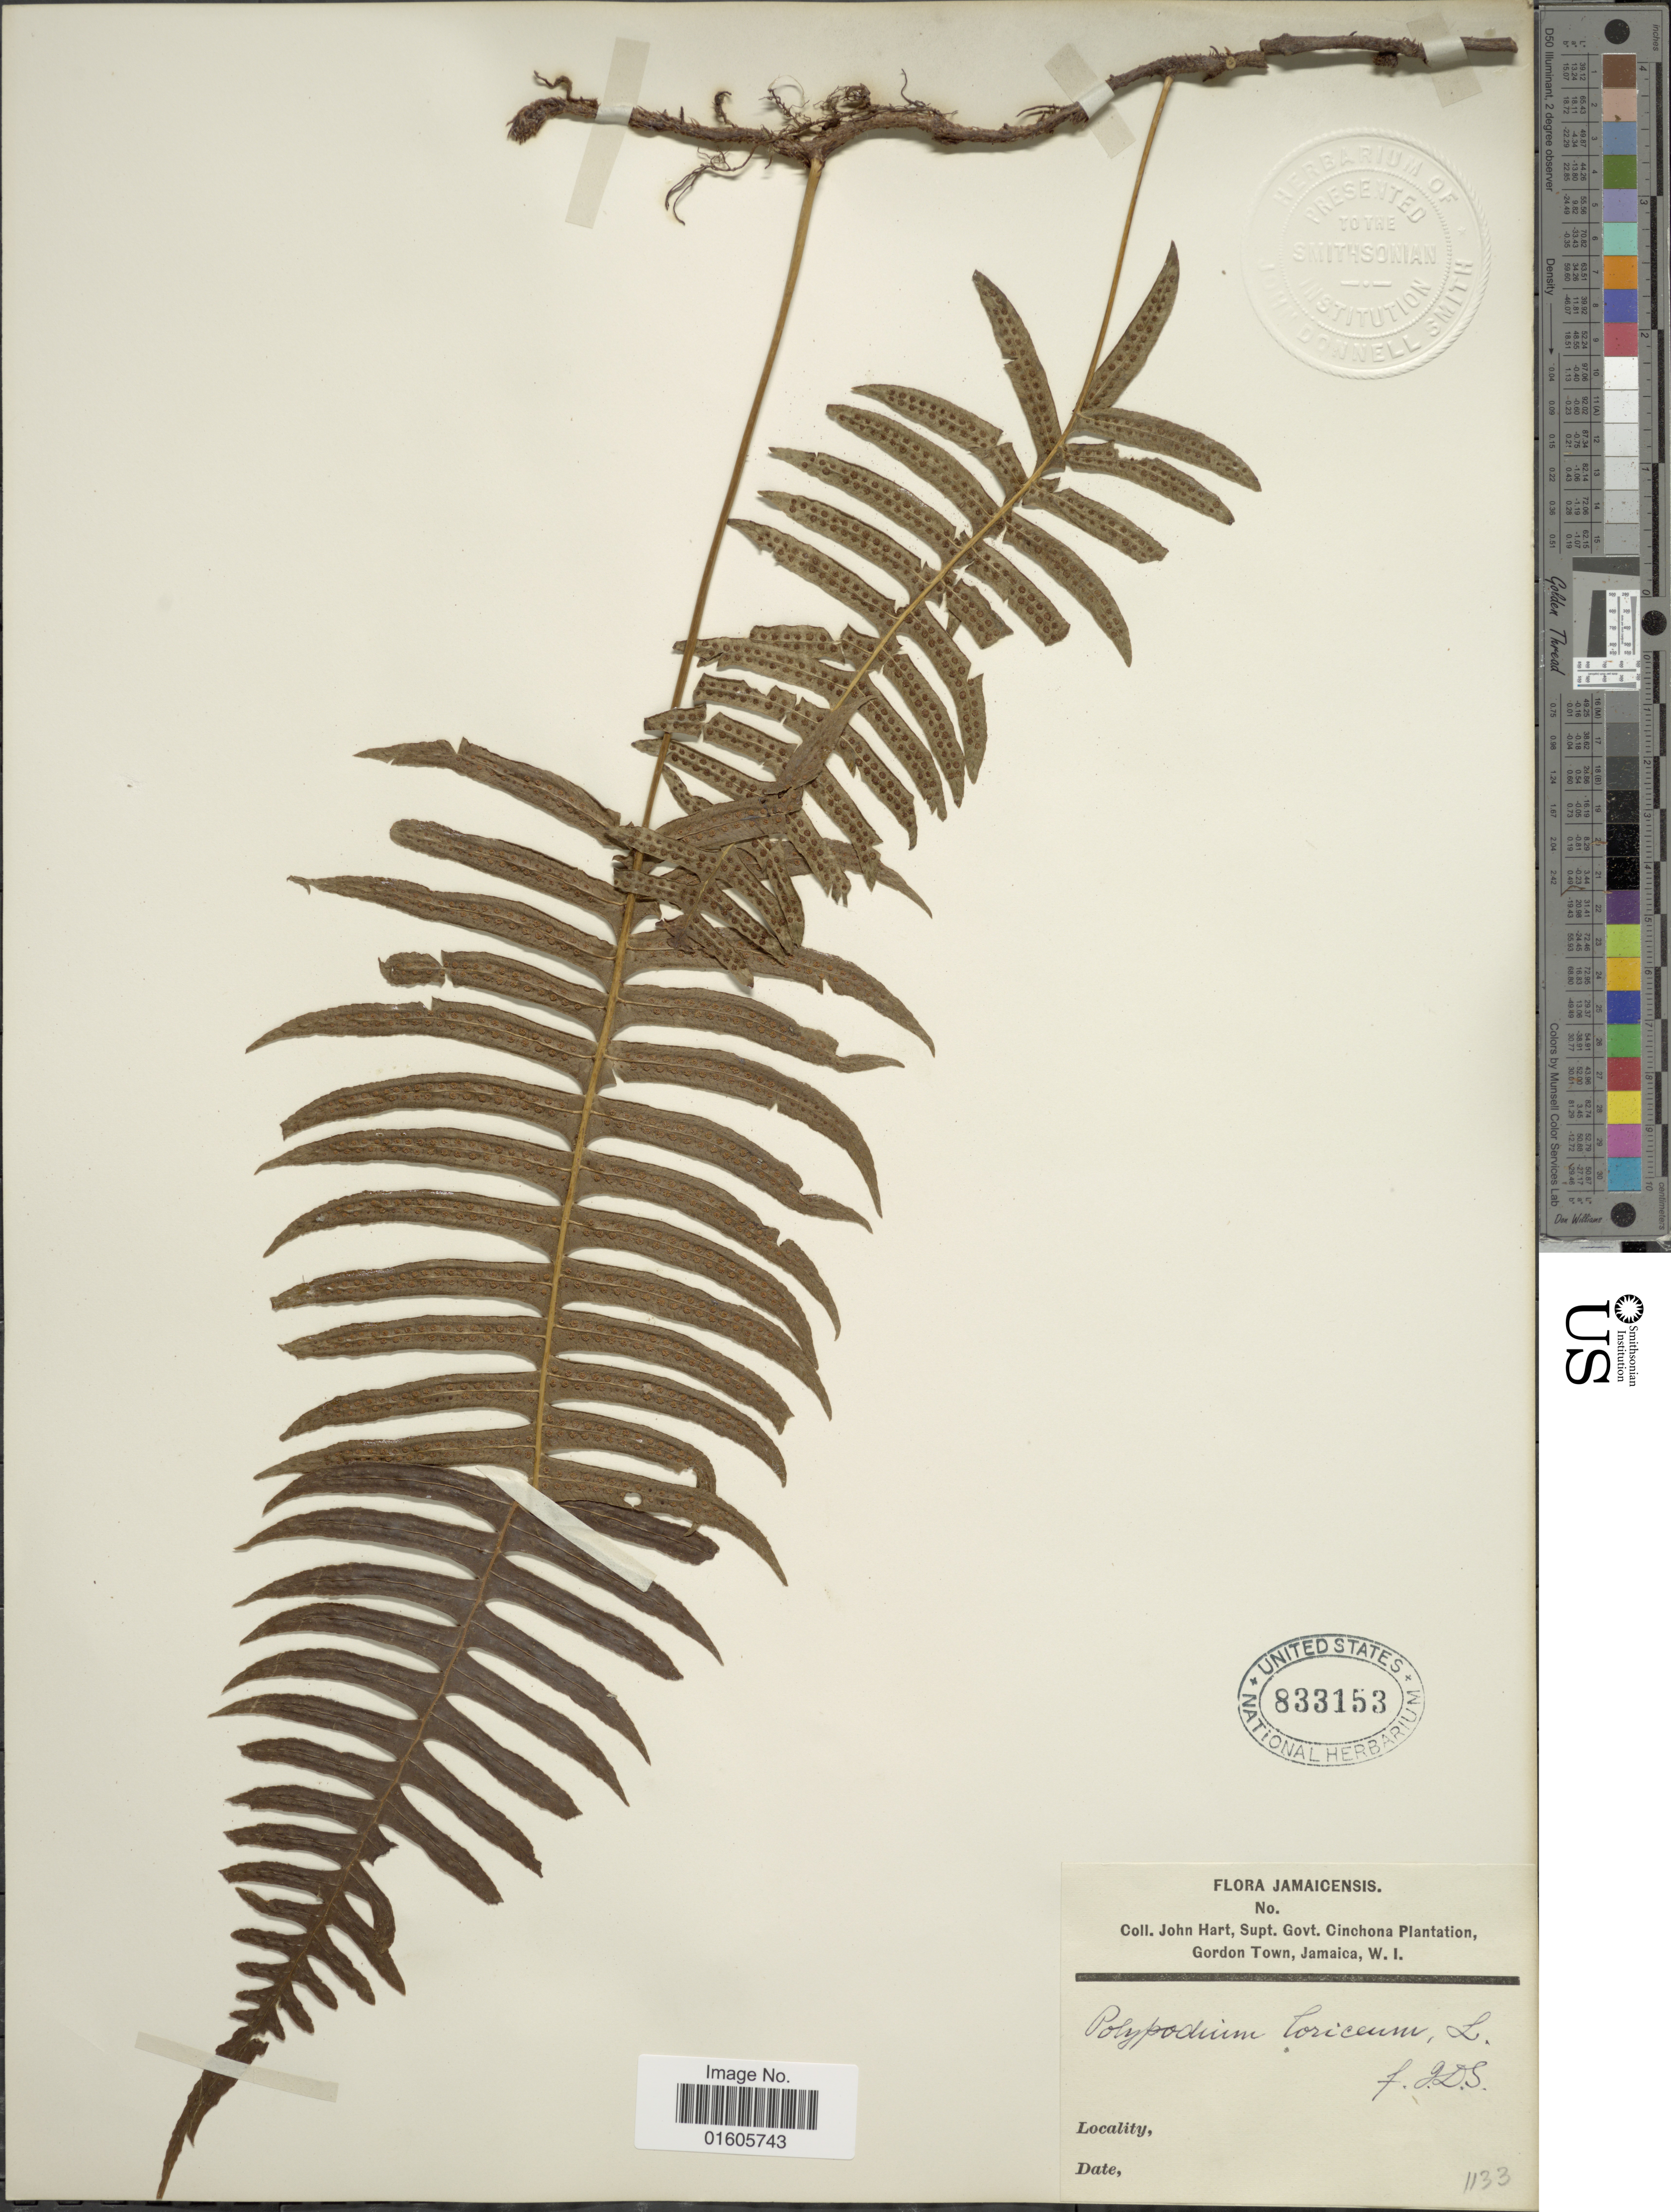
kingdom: Plantae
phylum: Tracheophyta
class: Polypodiopsida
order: Polypodiales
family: Polypodiaceae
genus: Serpocaulon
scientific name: Serpocaulon loriceum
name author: (L.) A.R. Sm.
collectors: J. H. Hart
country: Jamaica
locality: Gordon Town, Jamaica, W.I.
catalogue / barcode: US 833153